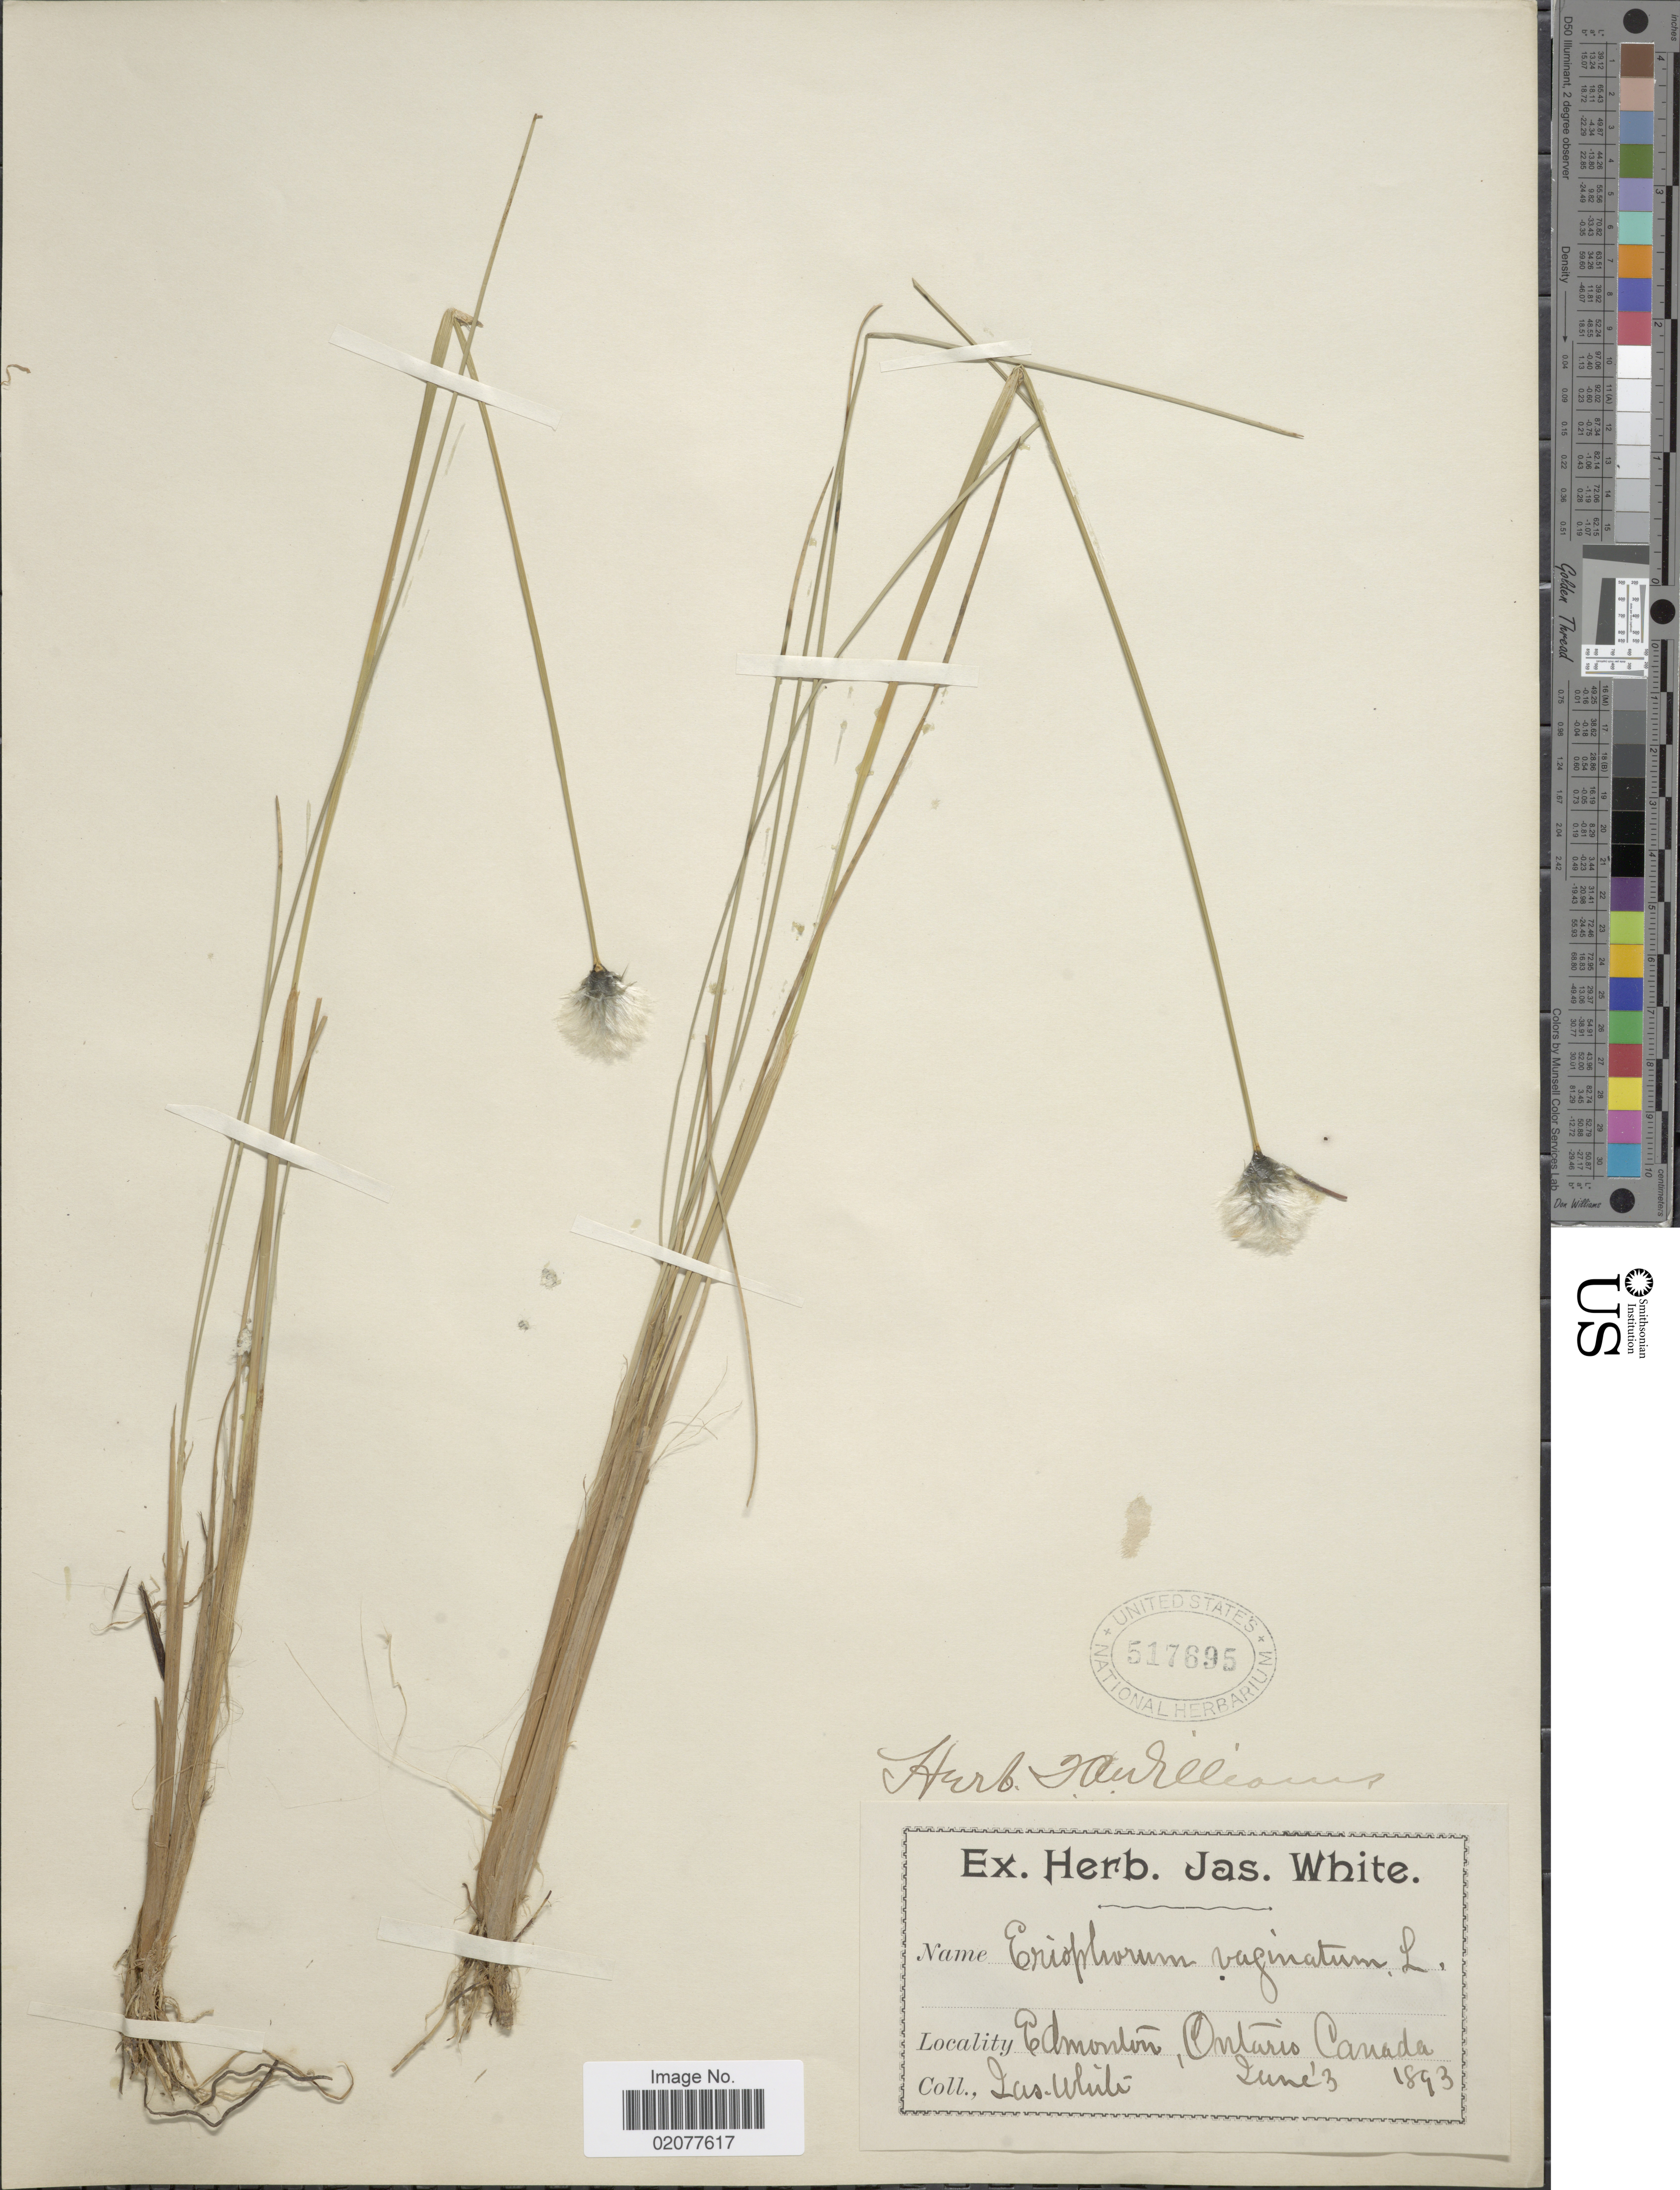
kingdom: Plantae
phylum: Tracheophyta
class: Liliopsida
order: Poales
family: Cyperaceae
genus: Eriophorum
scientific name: Eriophorum spissum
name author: Fernald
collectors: J. T. White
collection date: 1893-06-03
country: Canada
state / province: Ontario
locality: Edmonton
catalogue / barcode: US 517695